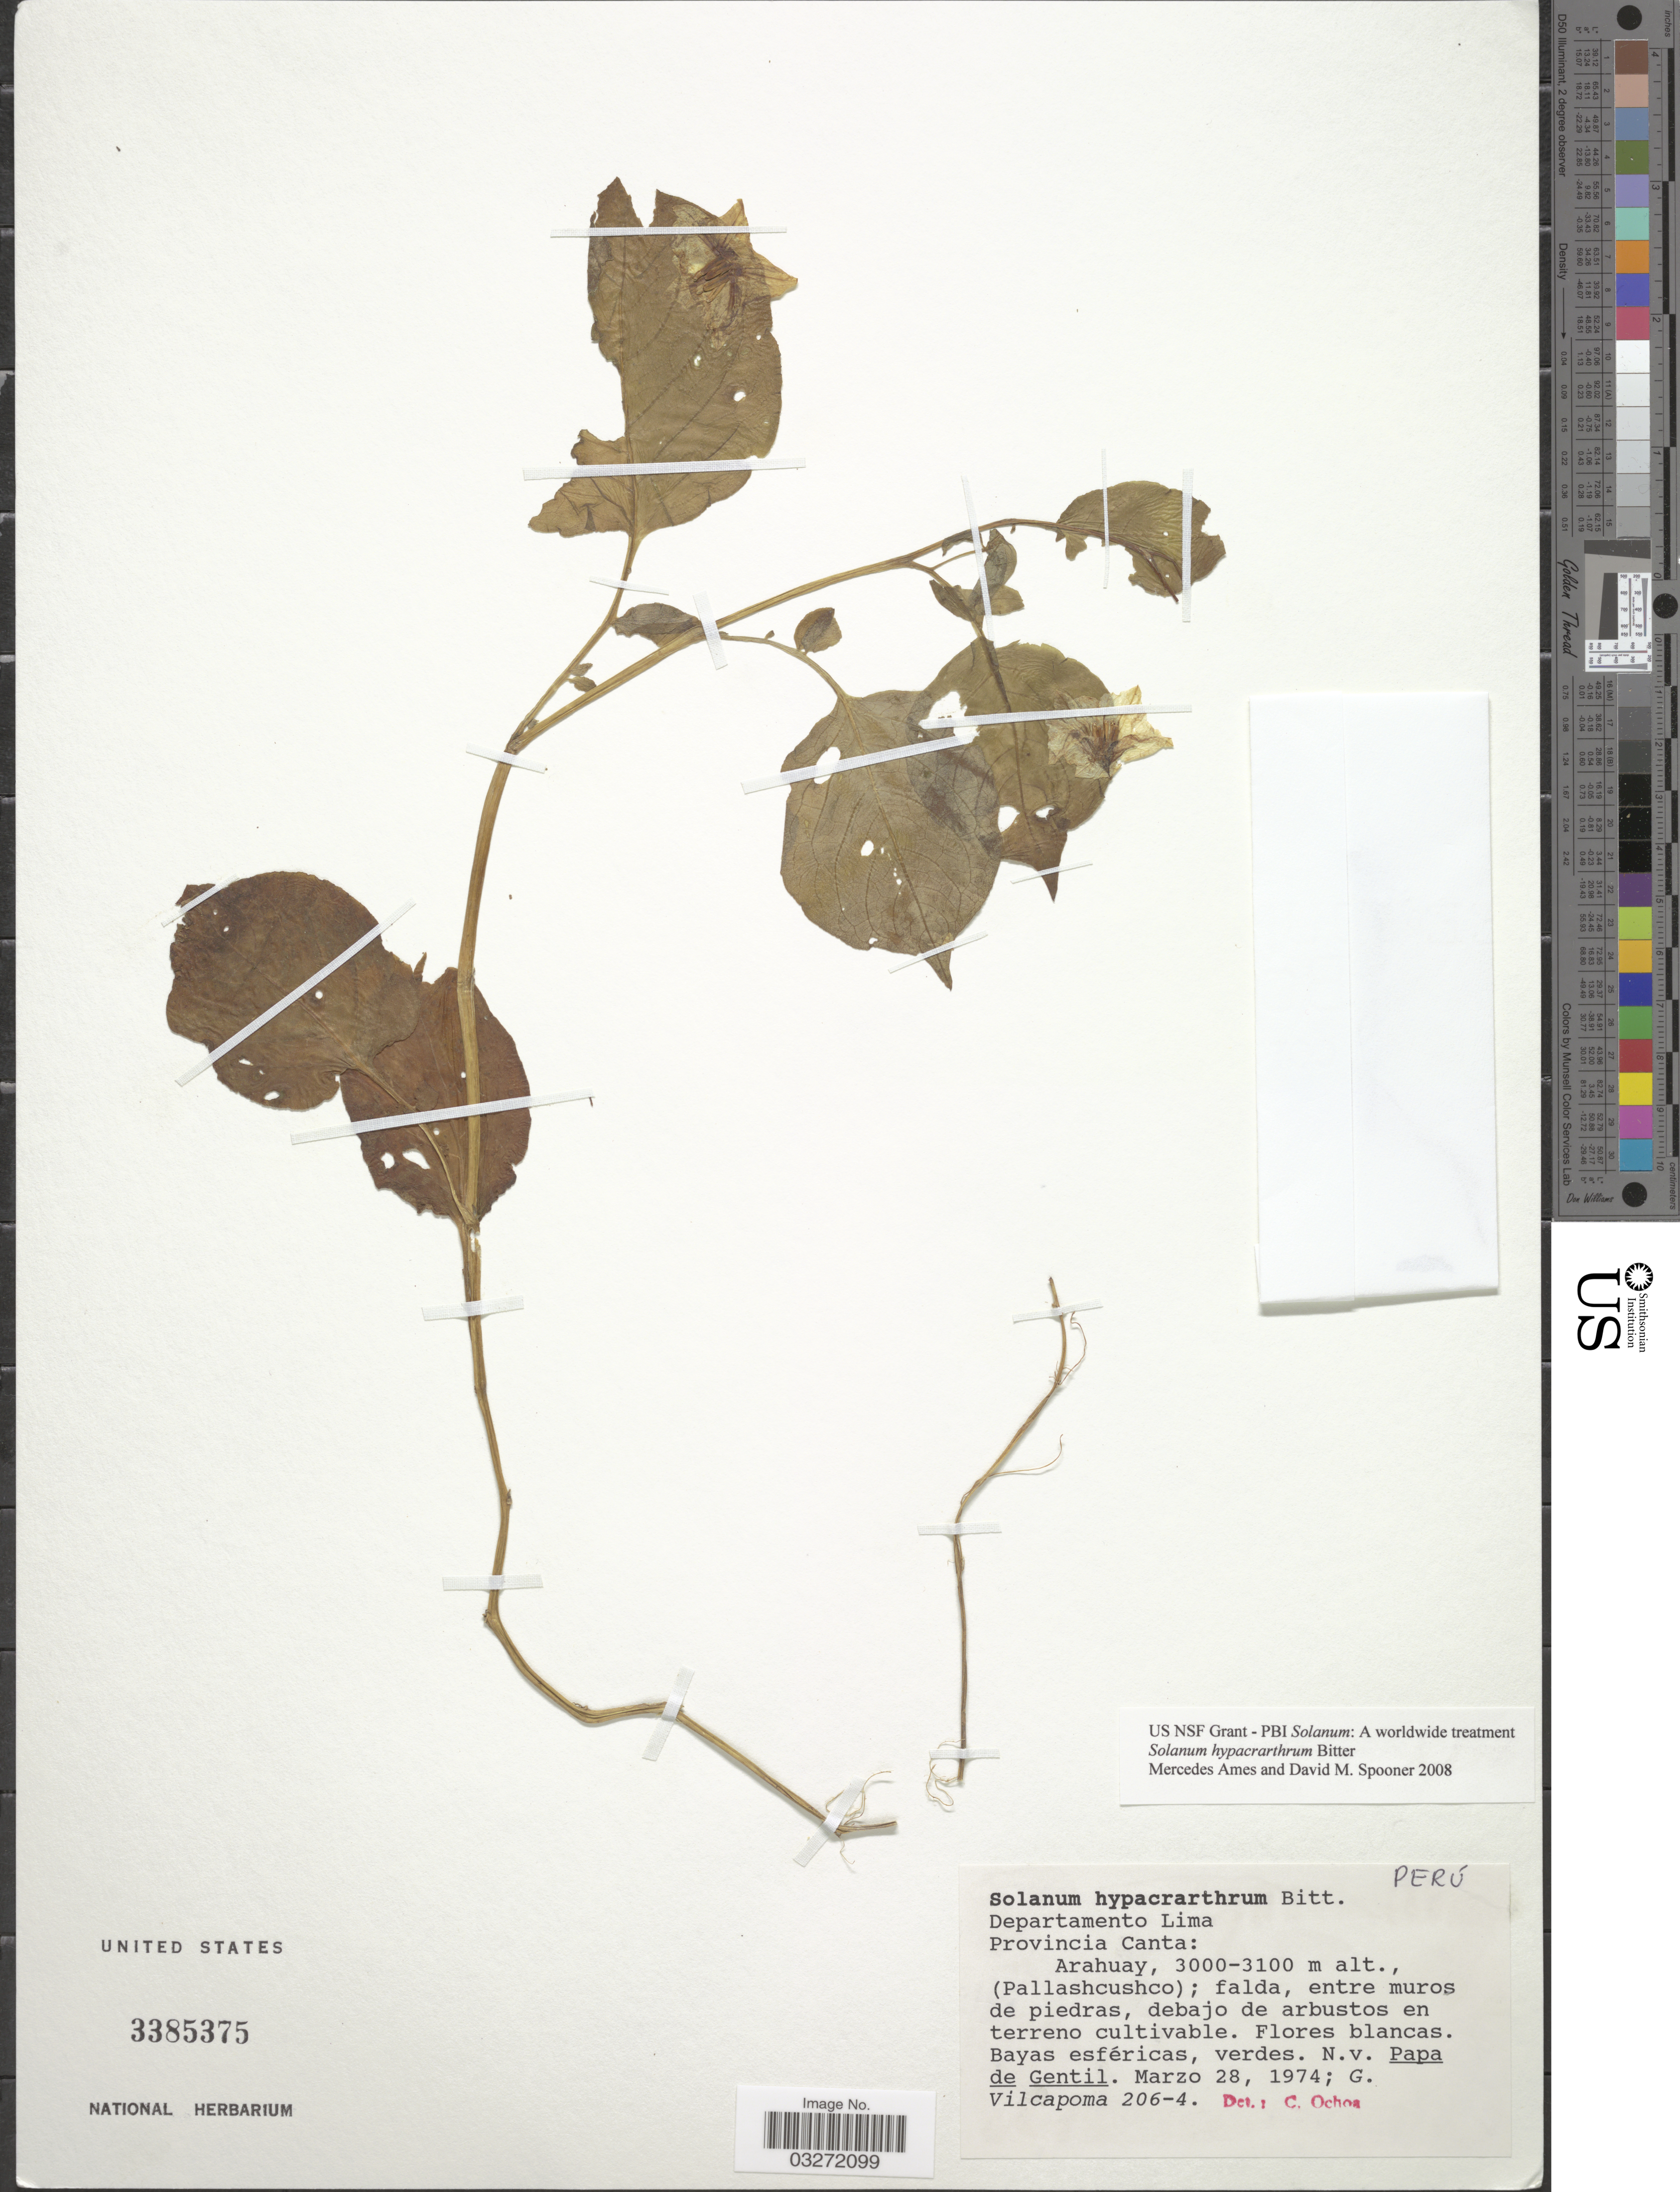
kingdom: Plantae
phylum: Tracheophyta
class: Magnoliopsida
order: Solanales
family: Solanaceae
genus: Solanum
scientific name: Solanum hypacrarthrum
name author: Bitter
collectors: G. Vilcapoma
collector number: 206-4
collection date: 1974-03-28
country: Peru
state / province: Lima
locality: Departamento Lima. Provincia Canta: Arahuay, (Pallashcushco).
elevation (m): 3000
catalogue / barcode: US 3385375